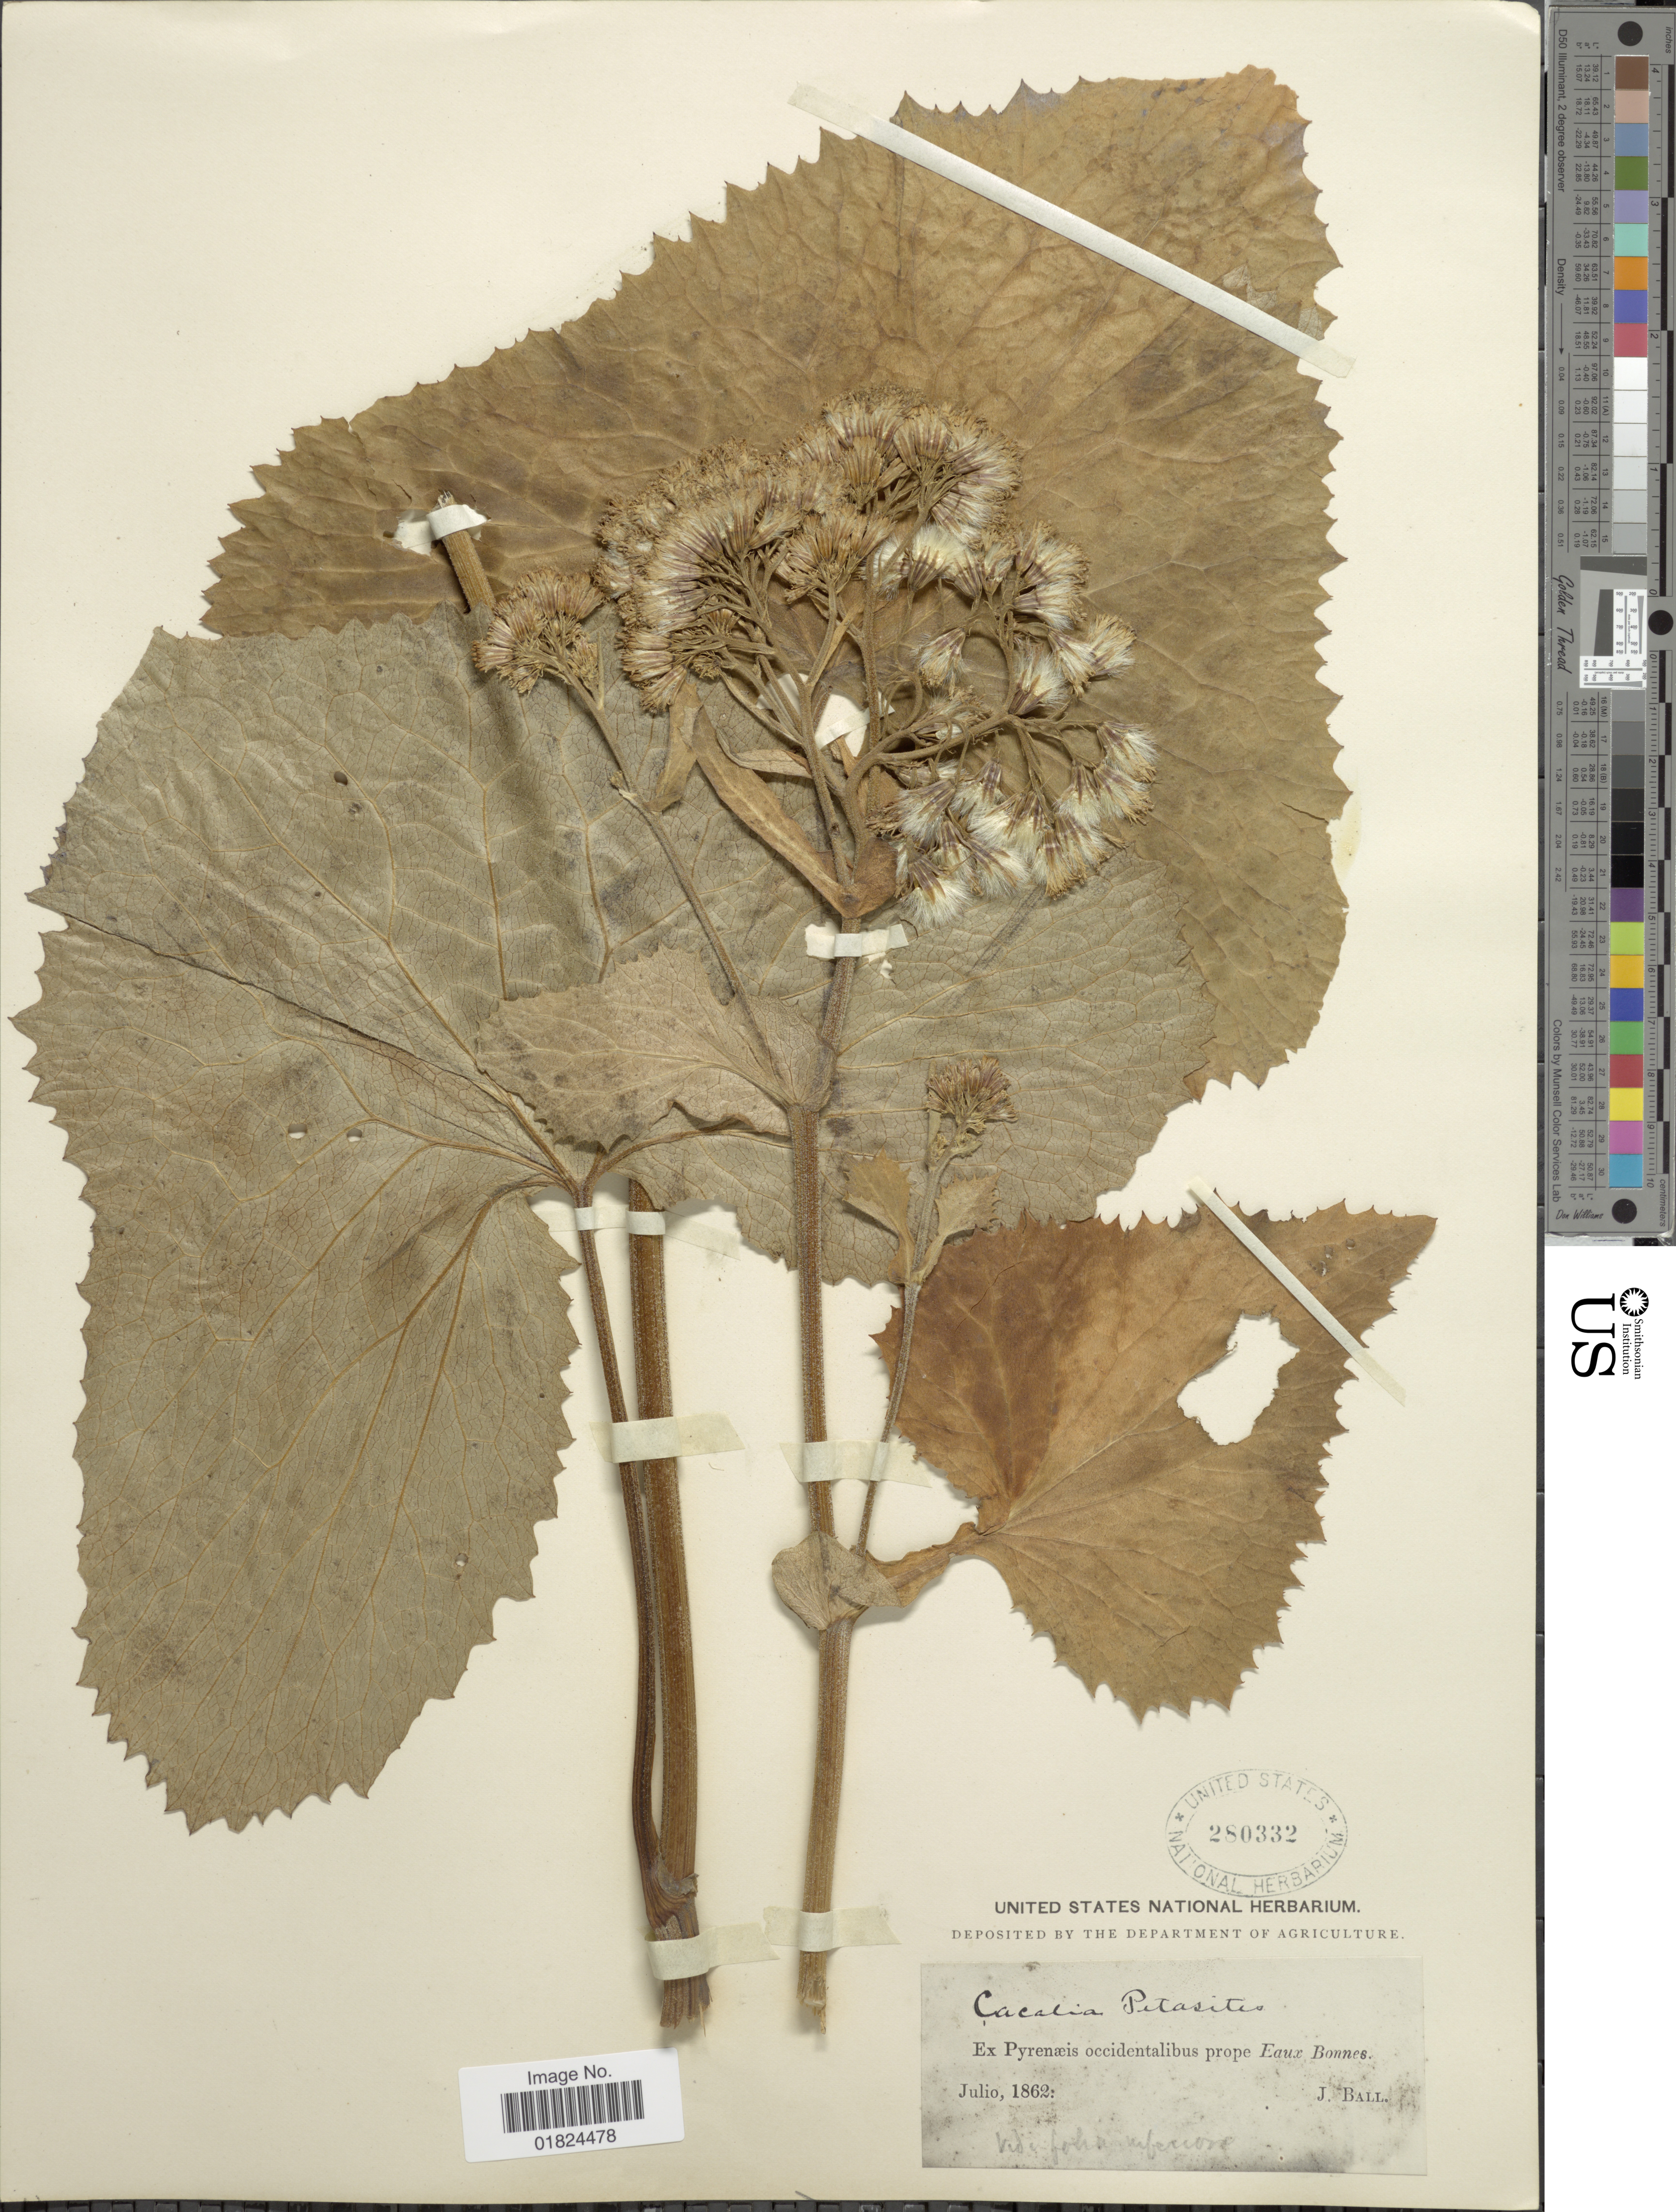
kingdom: Plantae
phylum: Tracheophyta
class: Magnoliopsida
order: Asterales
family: Asteraceae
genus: Adenostyles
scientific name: Adenostyles alliariae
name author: (Gouan) A. Kern.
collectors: J. Ball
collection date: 1862-07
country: France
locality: Ex Pyrenaeis occidentalibus prope Eaux Bonnes.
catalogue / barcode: US 280332